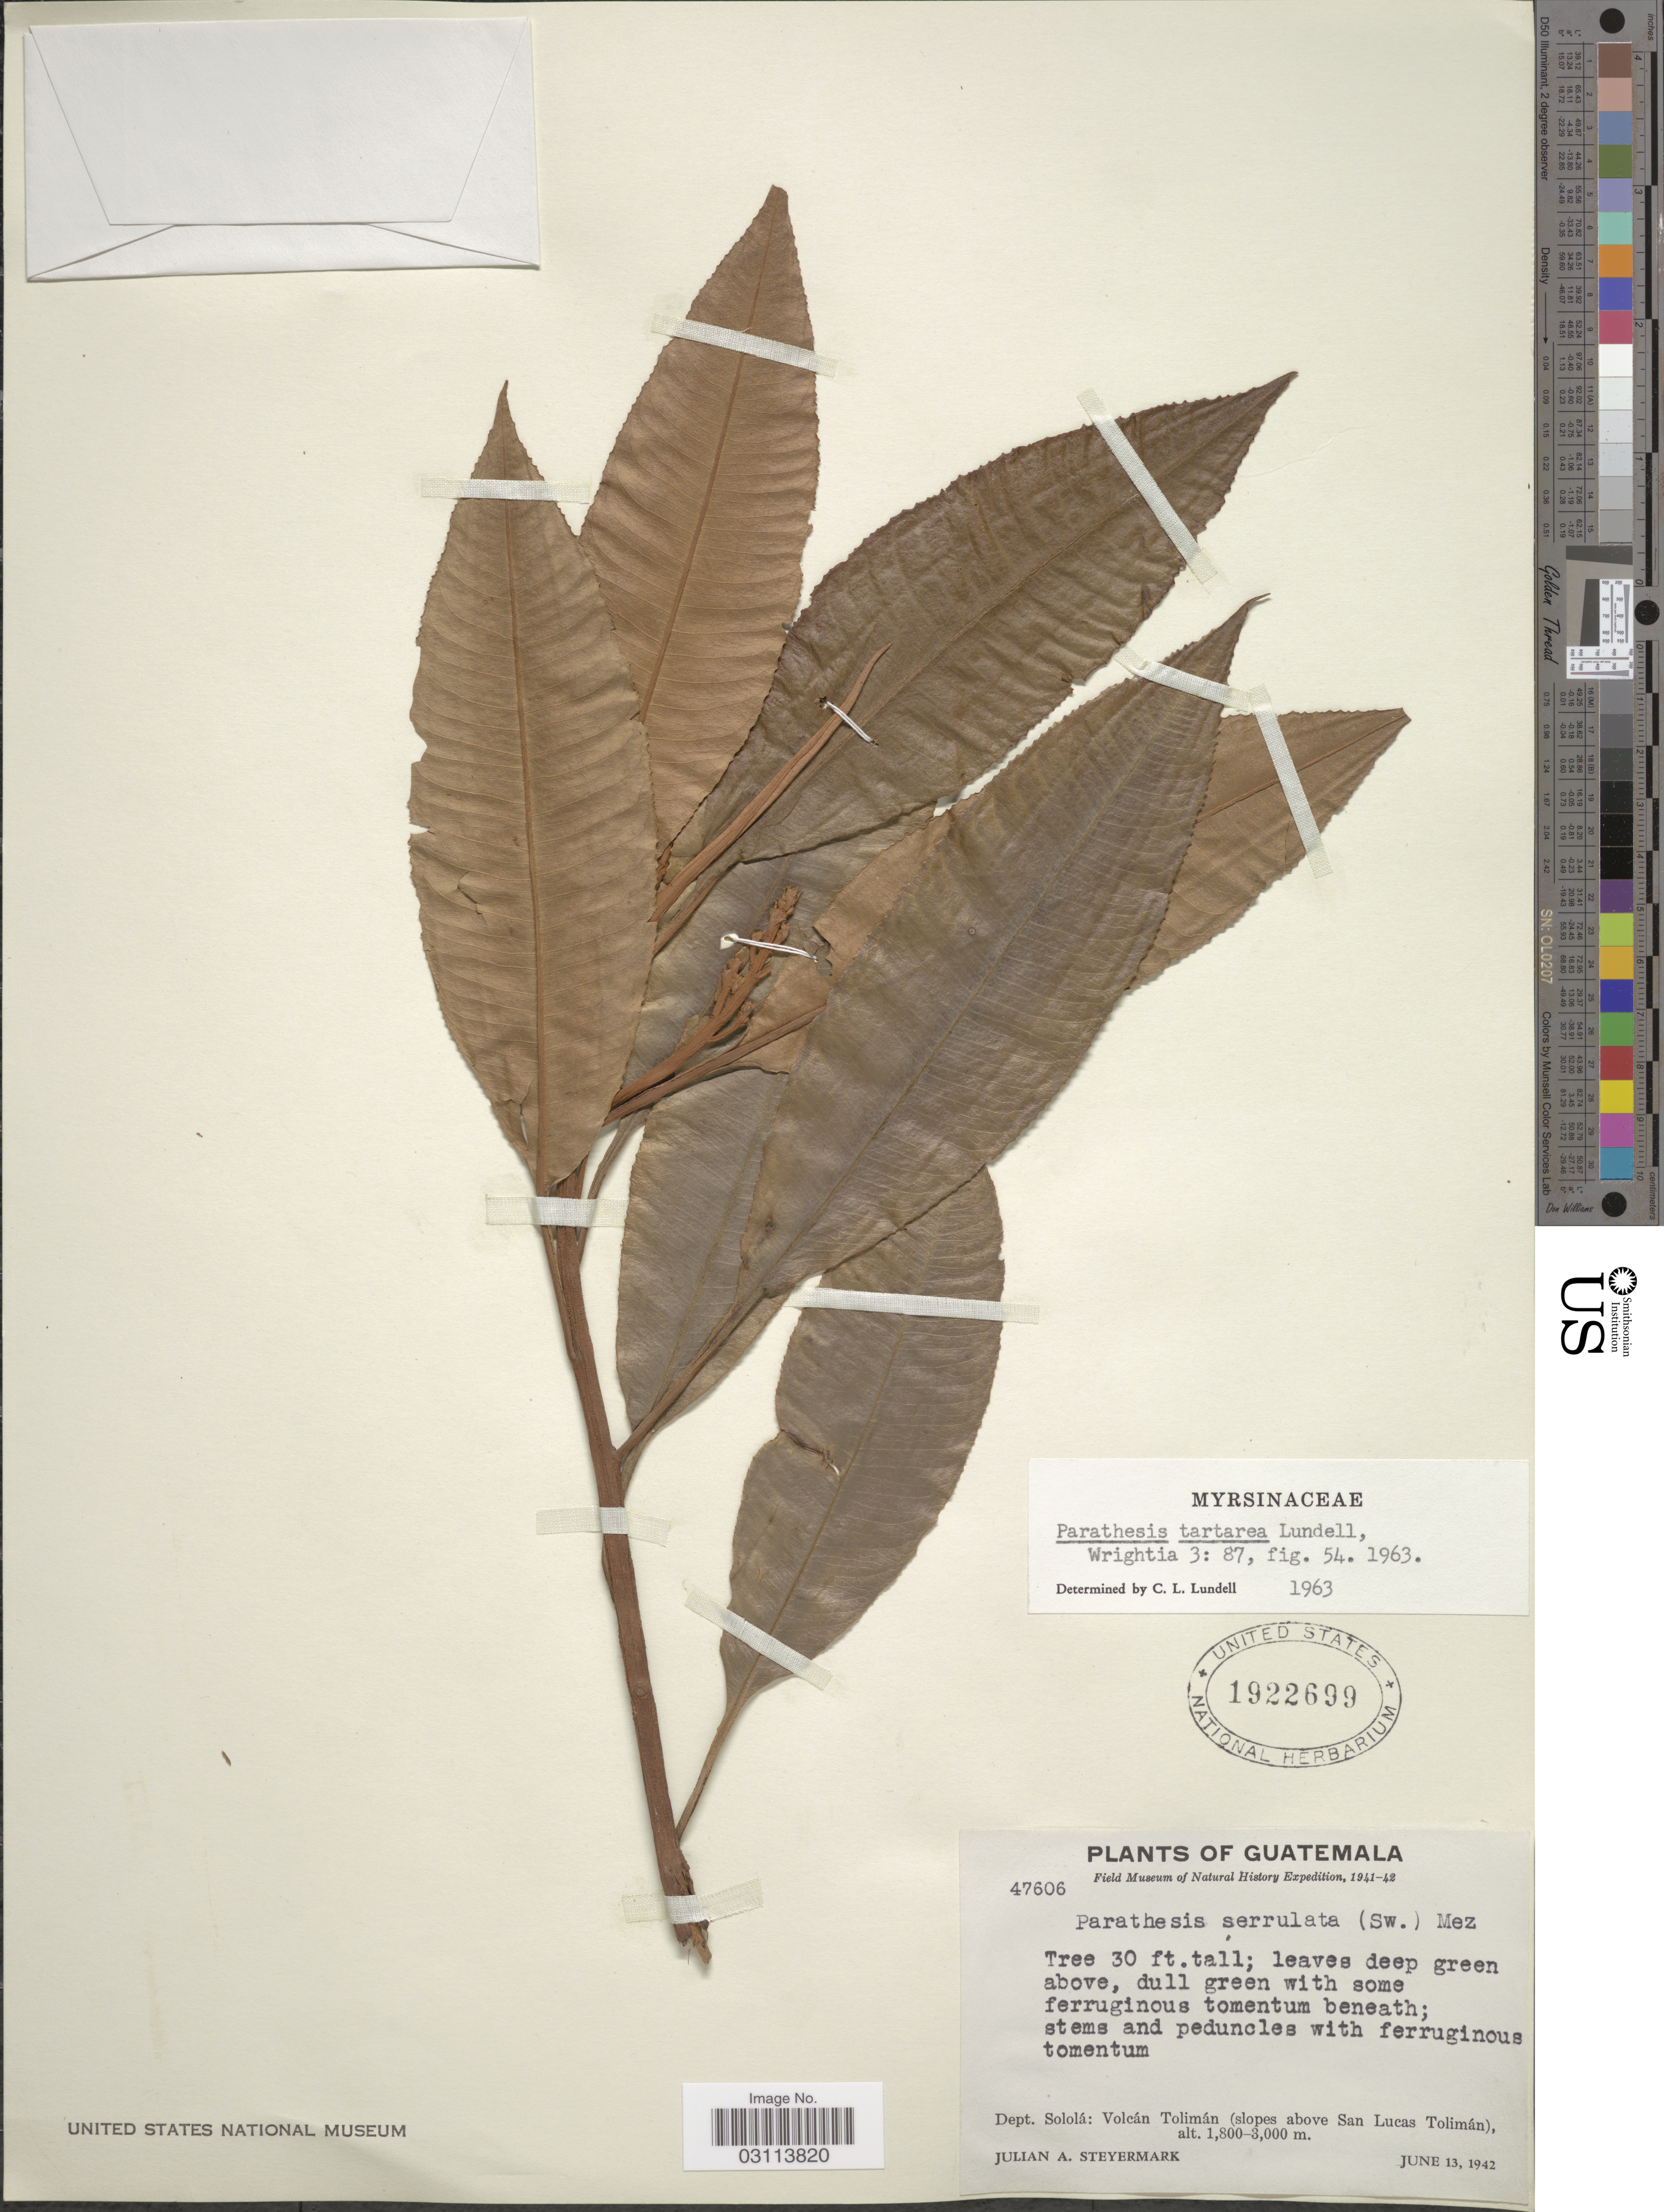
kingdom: Plantae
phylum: Tracheophyta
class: Magnoliopsida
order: Ericales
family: Primulaceae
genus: Parathesis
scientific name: Parathesis tartarea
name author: Lundell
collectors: J. Steyermark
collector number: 47606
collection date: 1942-06-13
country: Guatemala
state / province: Sololá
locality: Dept. Sololá: Volcán Tolimán (slopes above San Lucas Tolimán).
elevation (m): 1800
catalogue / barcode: US 1922699